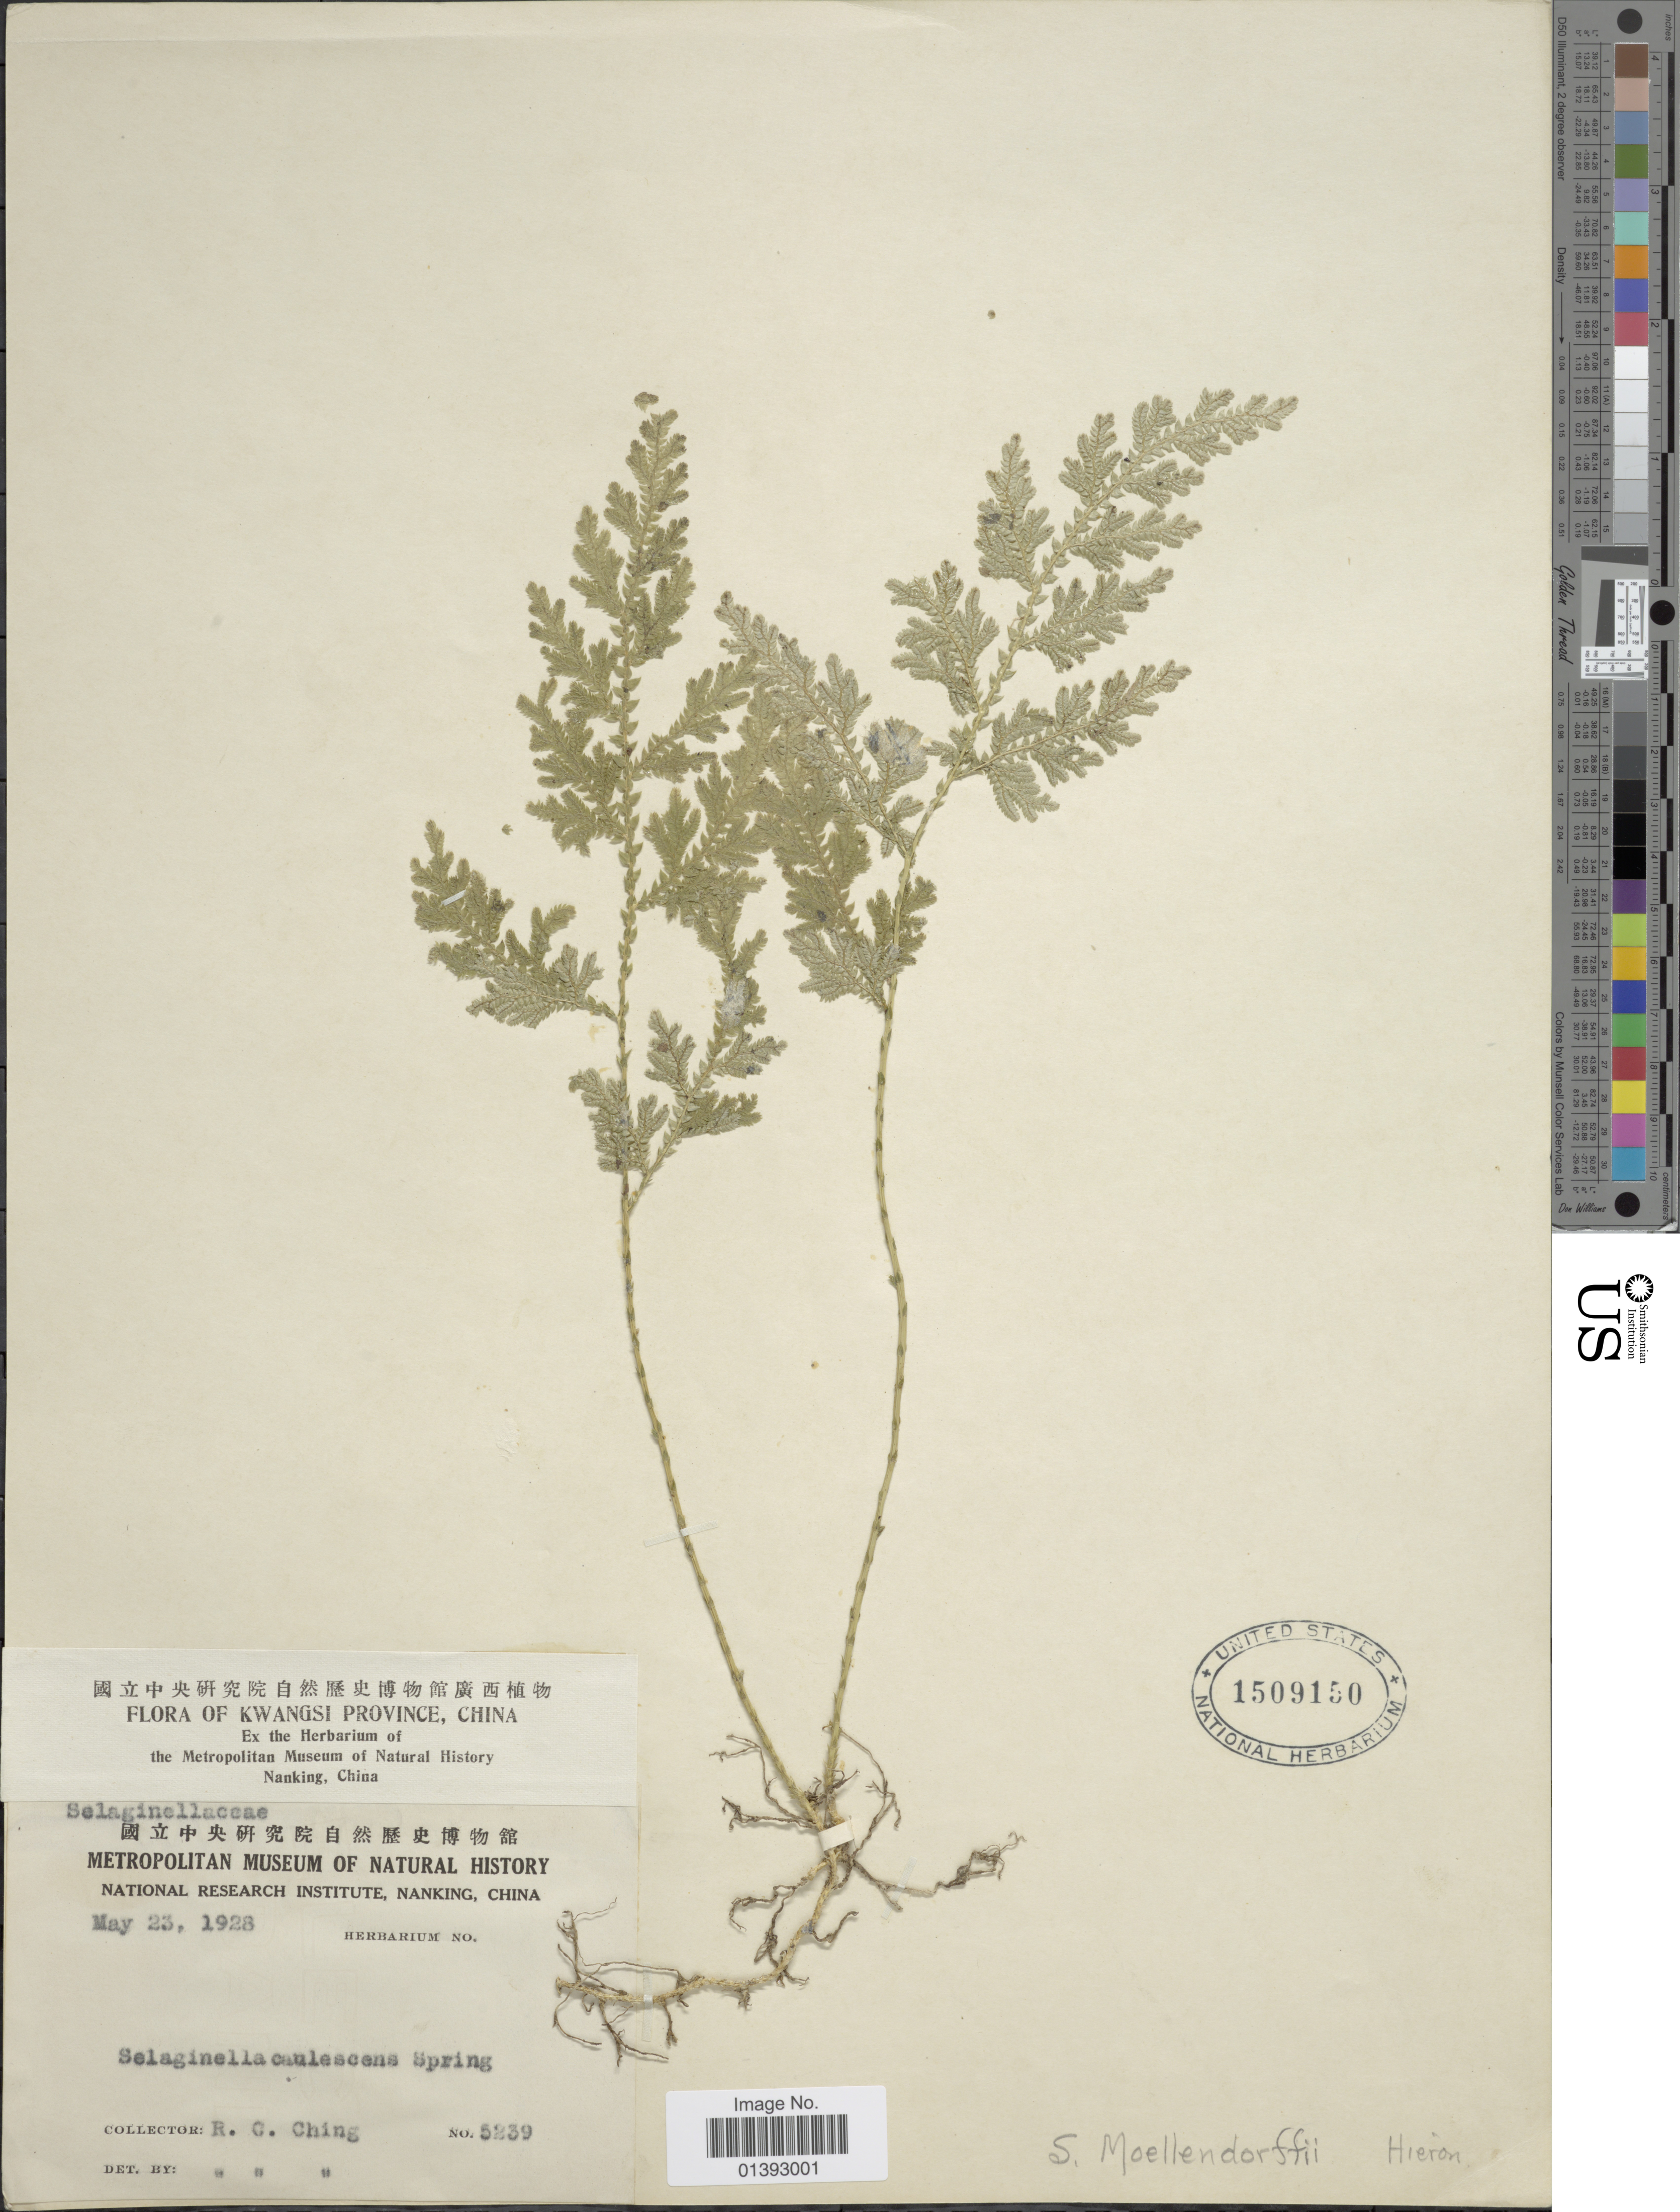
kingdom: Plantae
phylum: Tracheophyta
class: Lycopodiopsida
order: Selaginellales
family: Selaginellaceae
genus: Selaginella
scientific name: Selaginella moellendorffii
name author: Hieron.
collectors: R. C. Ching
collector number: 5239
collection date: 1928-05-23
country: China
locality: Kwangsi Province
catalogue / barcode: US 1509150